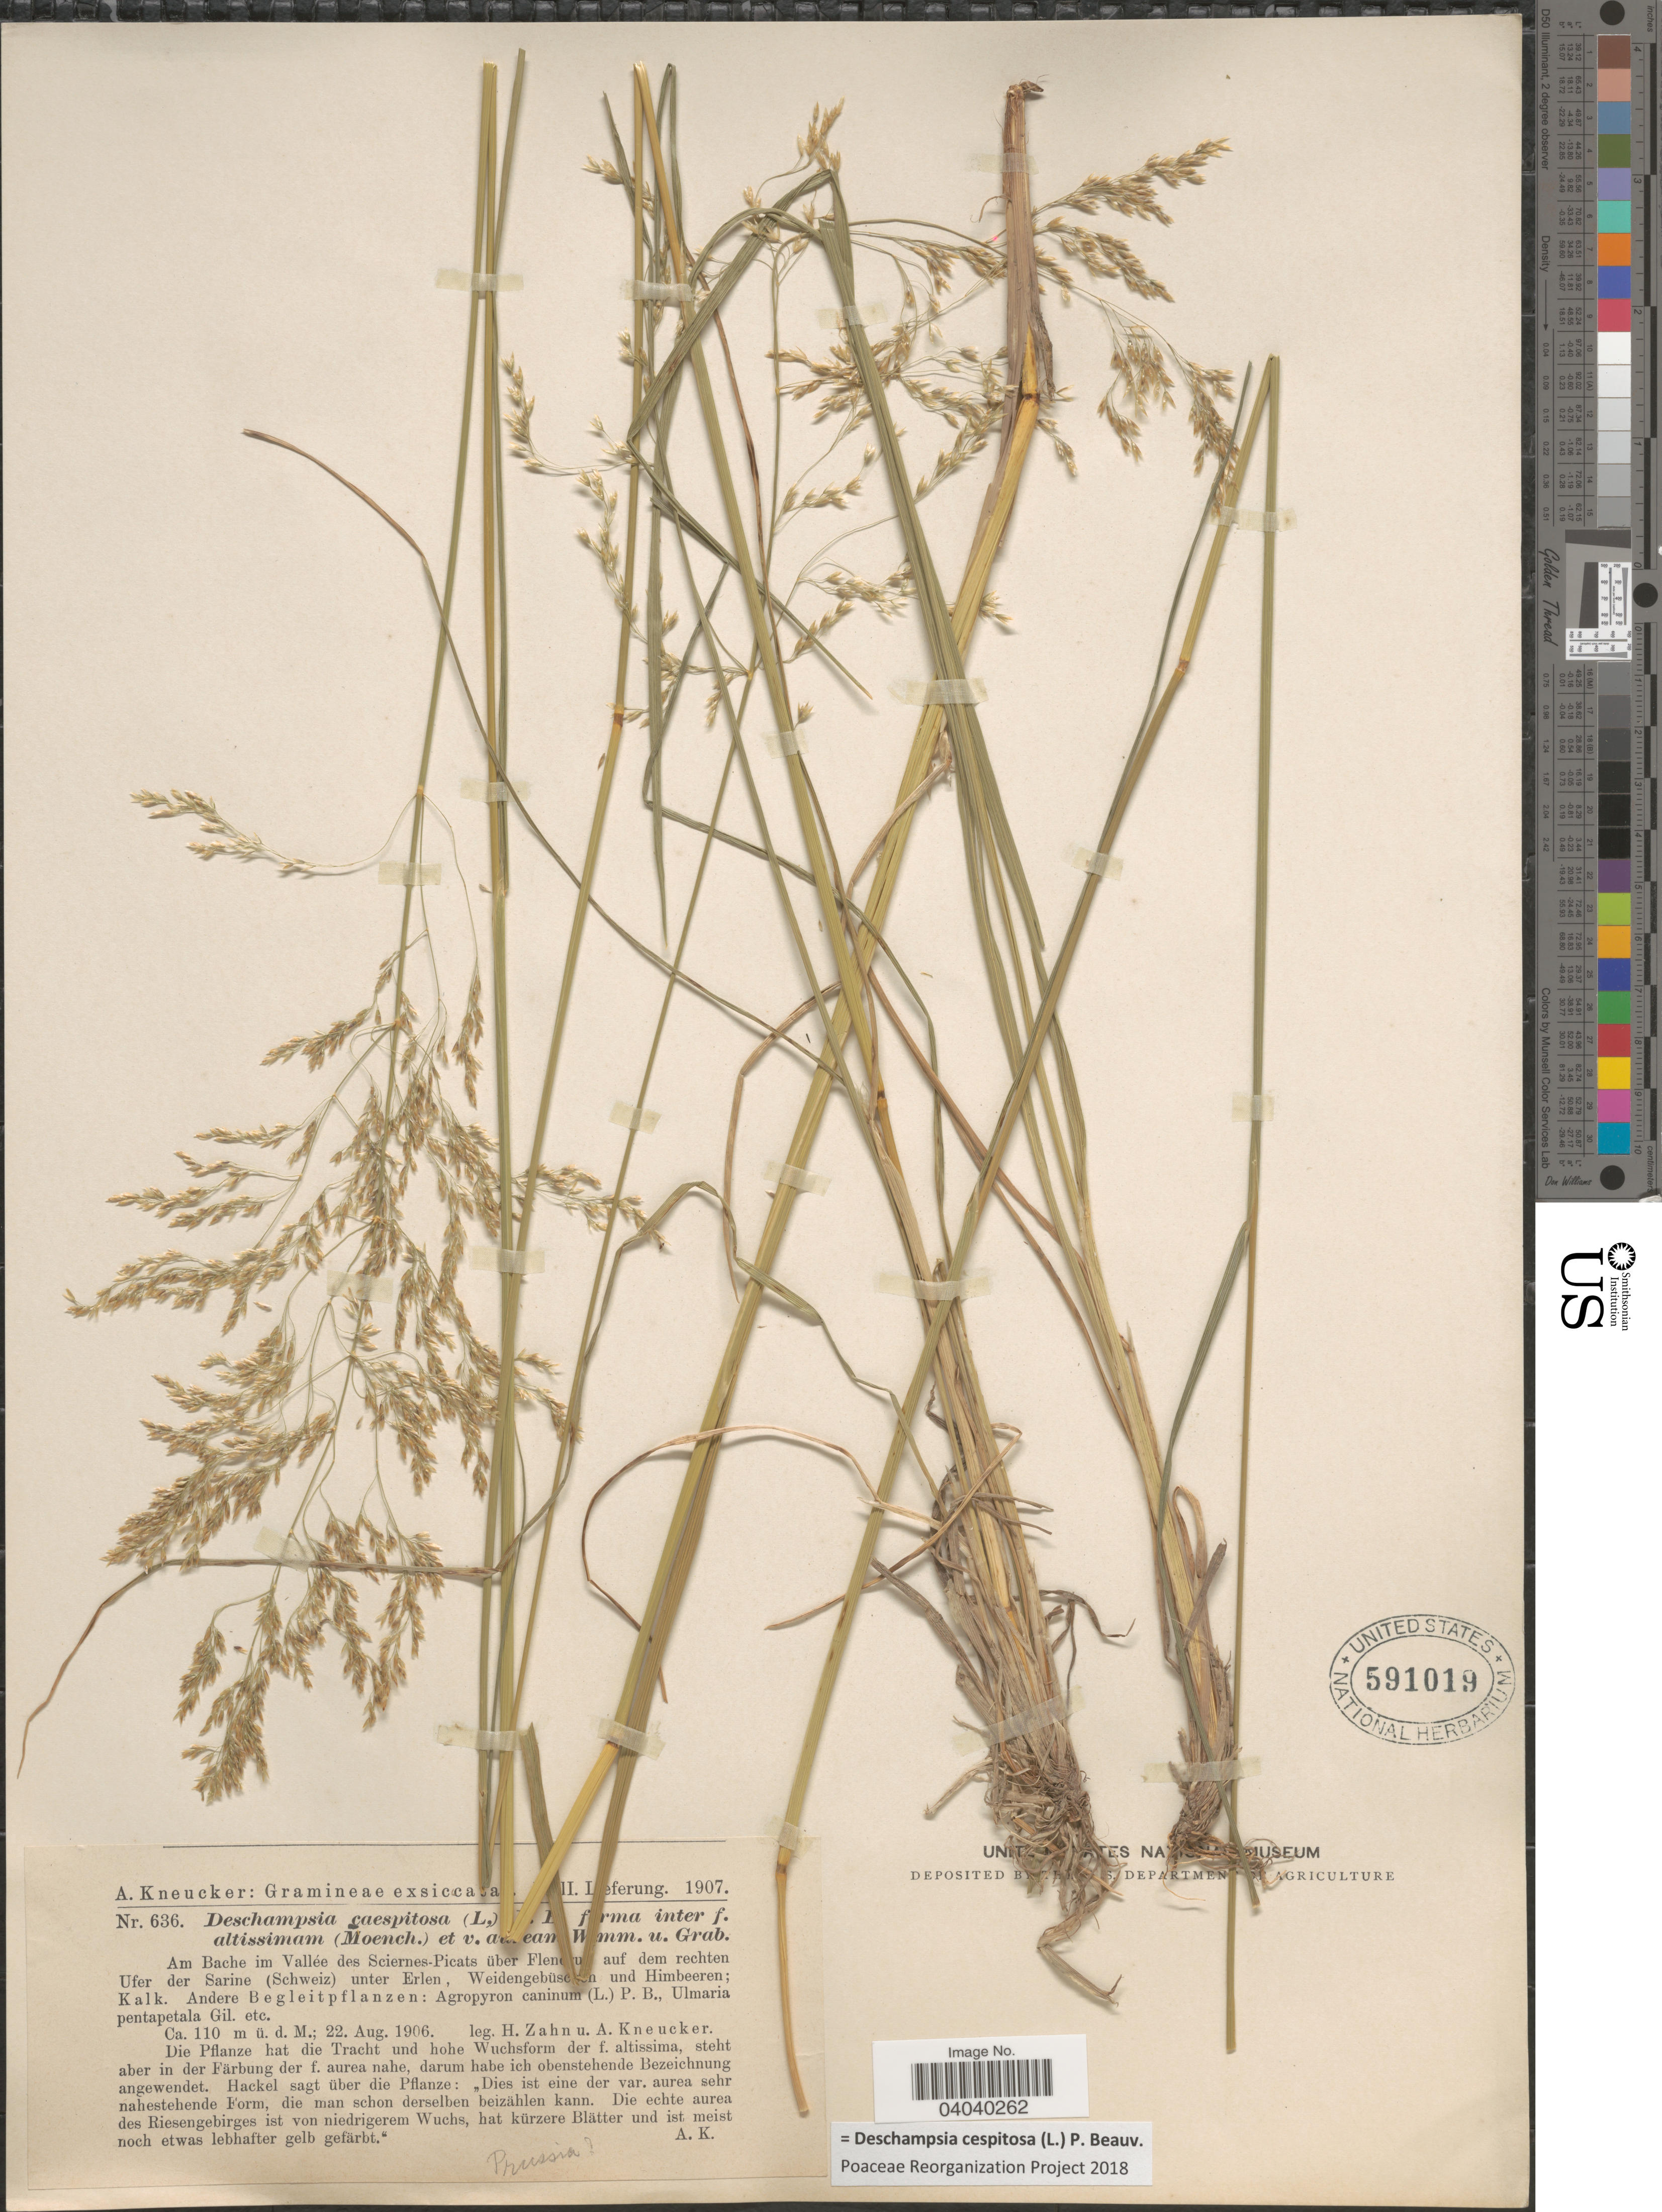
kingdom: Plantae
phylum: Tracheophyta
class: Liliopsida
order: Poales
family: Poaceae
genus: Deschampsia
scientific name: Deschampsia cespitosa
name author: (L.) P. Beauv.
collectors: H. Zahn & A. Kneucker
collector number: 636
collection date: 1906-08-22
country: Switzerland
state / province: Schwyz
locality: Am Bache im Vallée des Sciernes-Picats über Flen [illegible text] auf dem rechten Ufer der Sarine (Schweiz) unter Erlen, Wiedengebüsc [illegible text] und Himbeeren.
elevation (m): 110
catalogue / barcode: US 591019